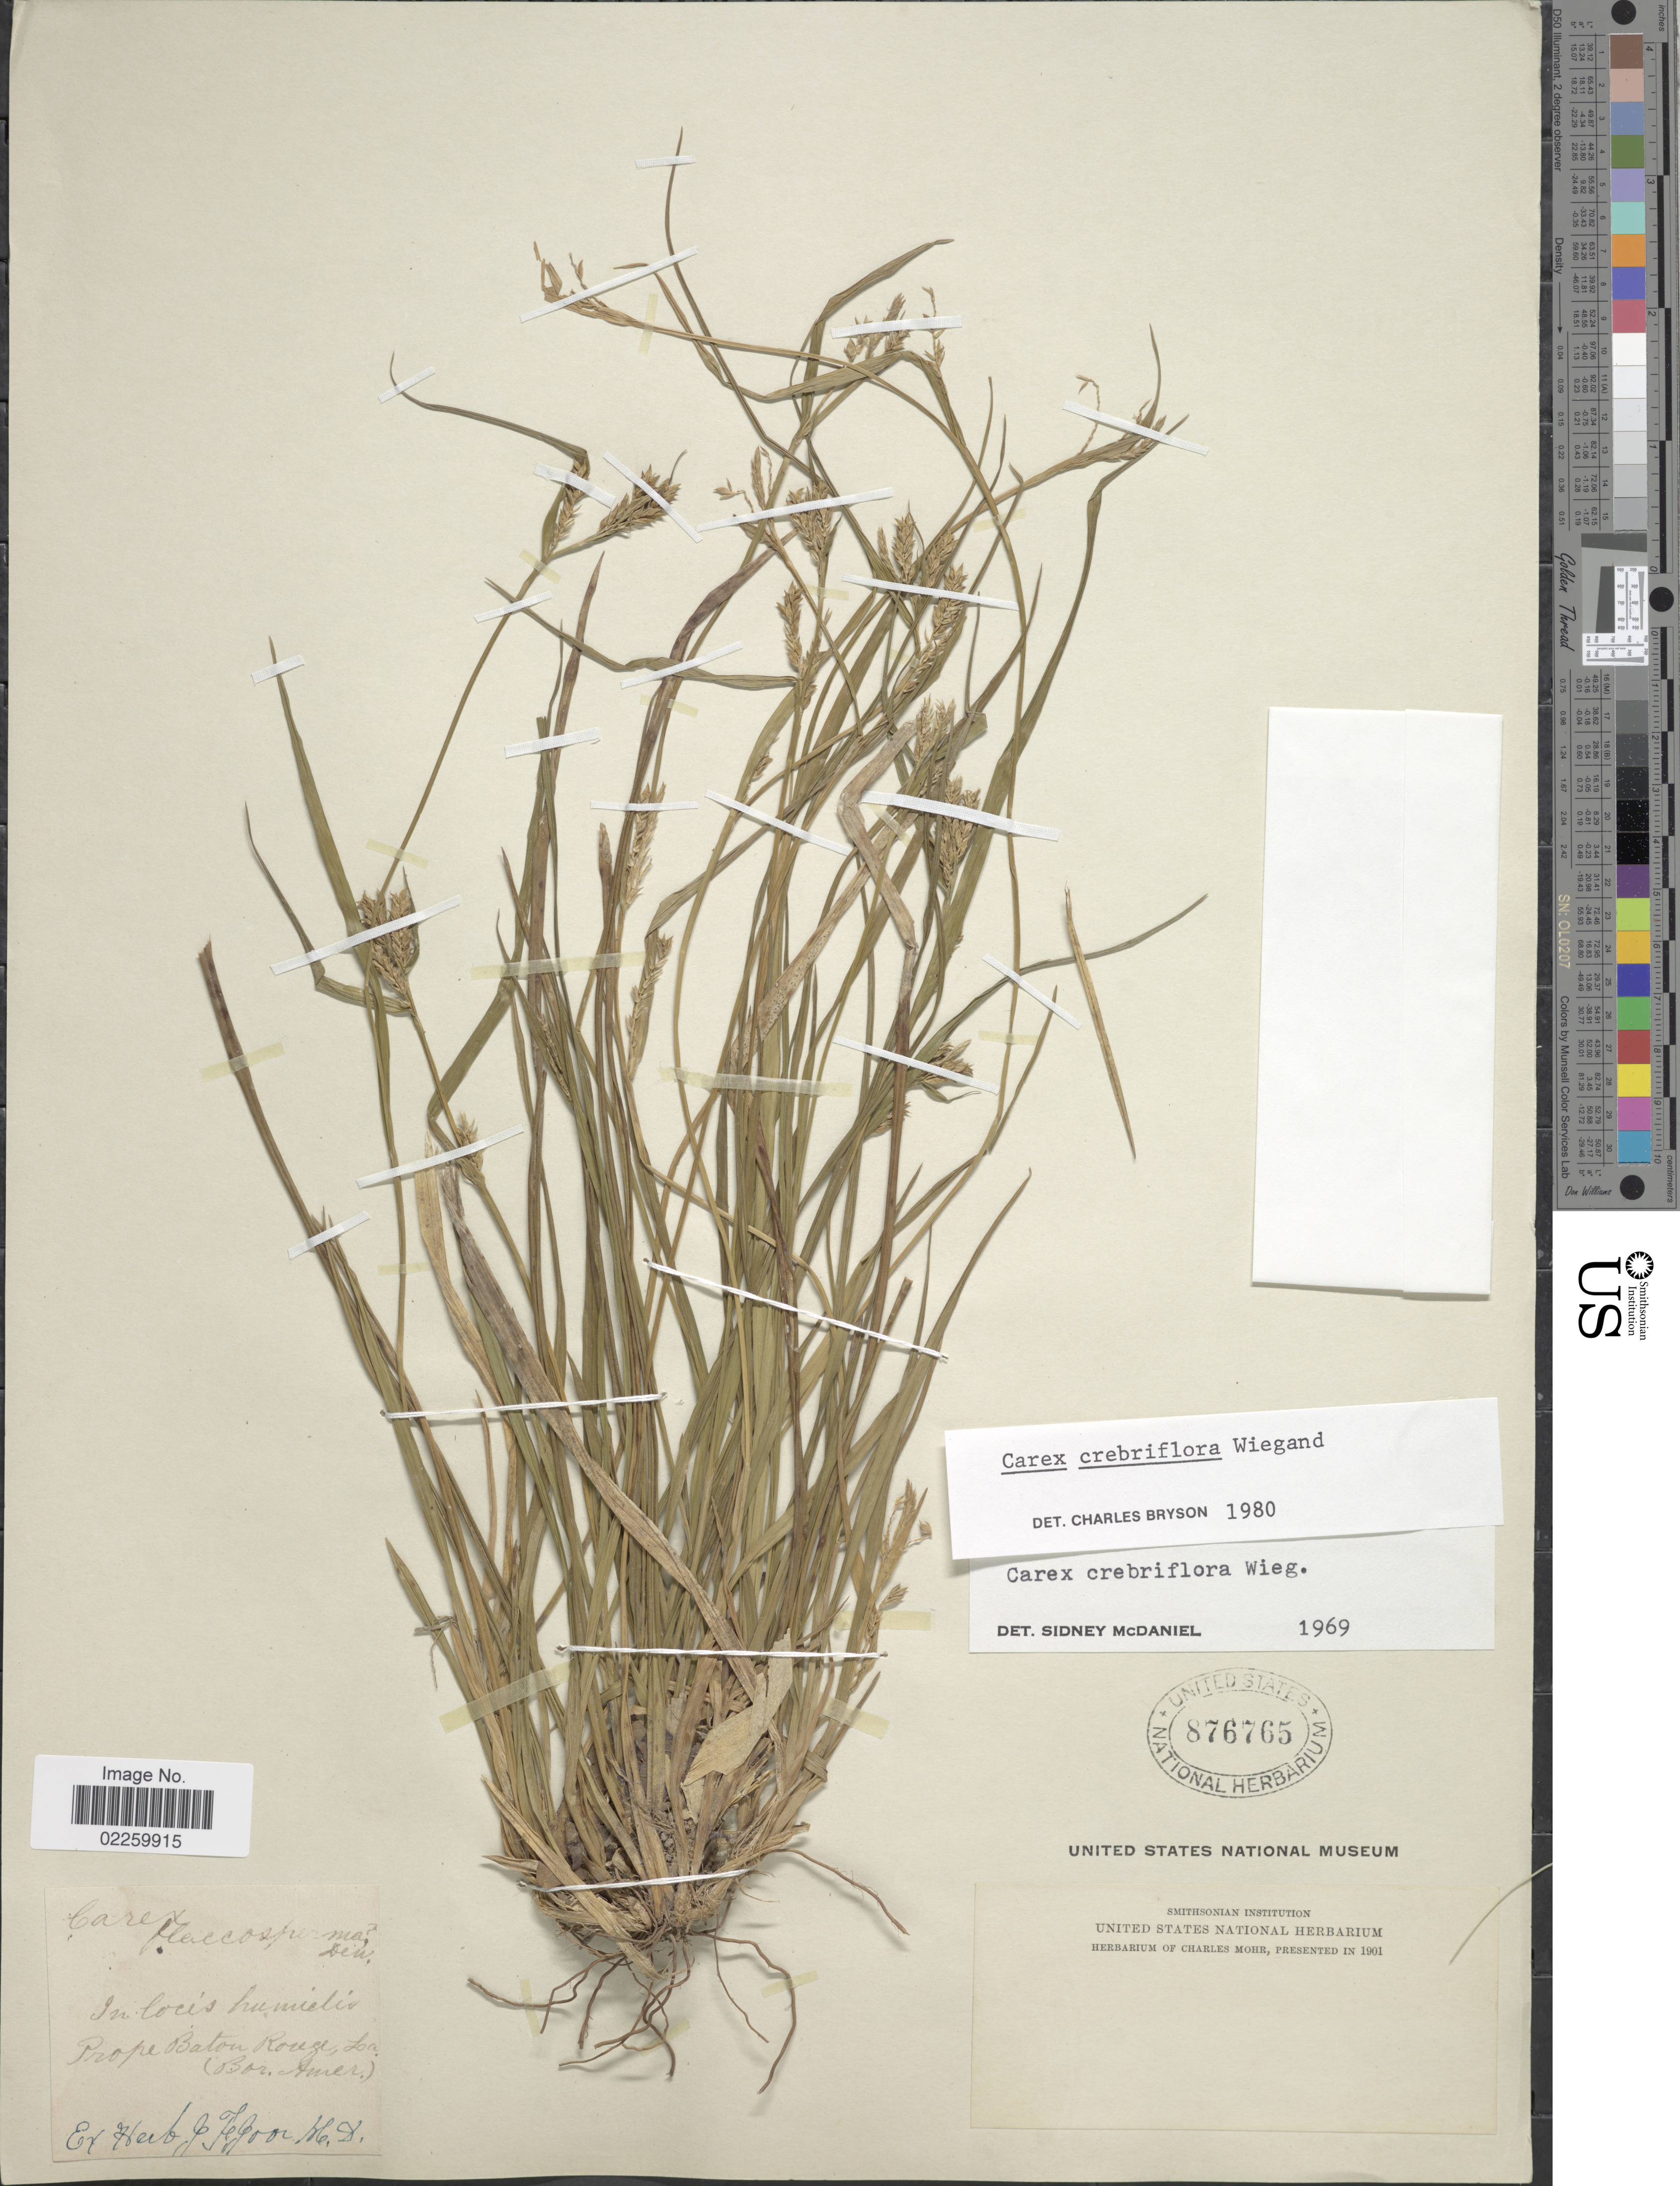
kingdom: Plantae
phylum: Tracheophyta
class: Liliopsida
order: Poales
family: Cyperaceae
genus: Carex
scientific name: Carex crebriflora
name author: Wiegand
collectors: ex herb. J.F. Joor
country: United States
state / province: Louisiana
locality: In locis humidis porpe Baton Rouge. La., Bor Amer.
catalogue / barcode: US 876765